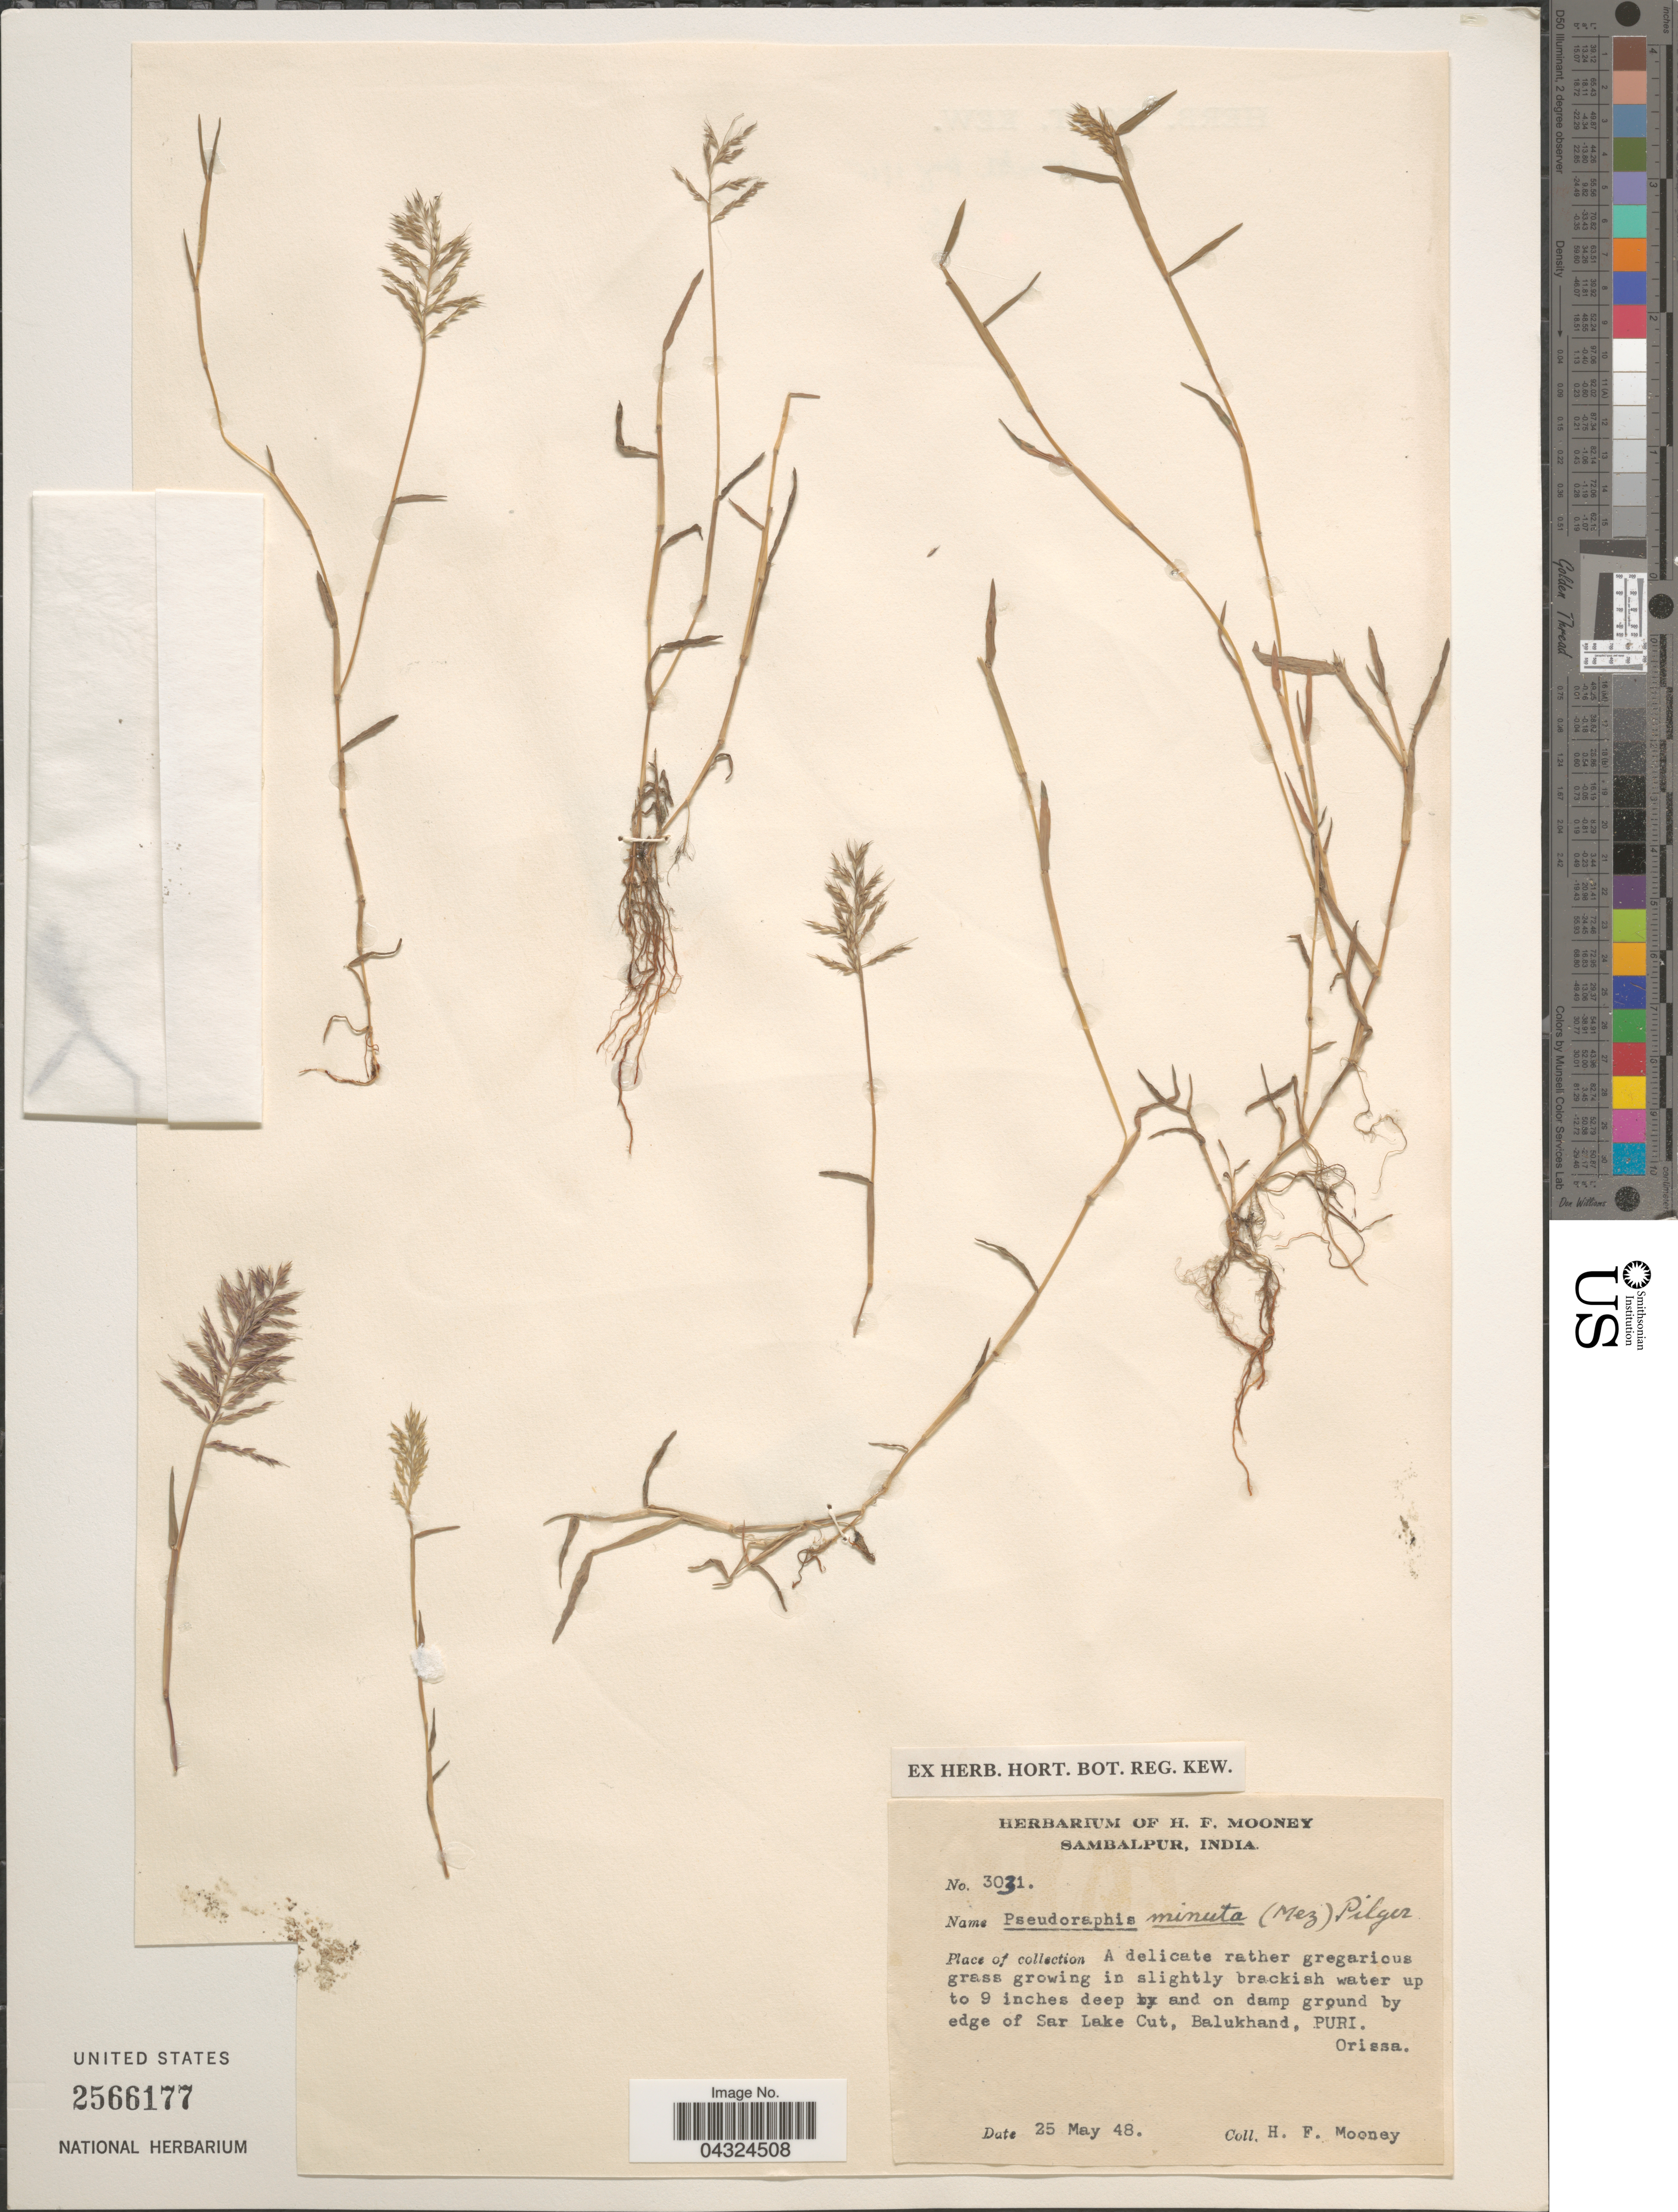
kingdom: Plantae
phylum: Tracheophyta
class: Liliopsida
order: Poales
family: Poaceae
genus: Pseudoraphis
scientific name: Pseudoraphis minuta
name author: (Mez) Pilg.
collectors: H. Mooney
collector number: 3031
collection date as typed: Transcribed d/m/y: 25/5/48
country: India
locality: On damp ground by edge of Sar Lake Cut, Balukhand, Puri. Orissa.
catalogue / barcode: US 2566177